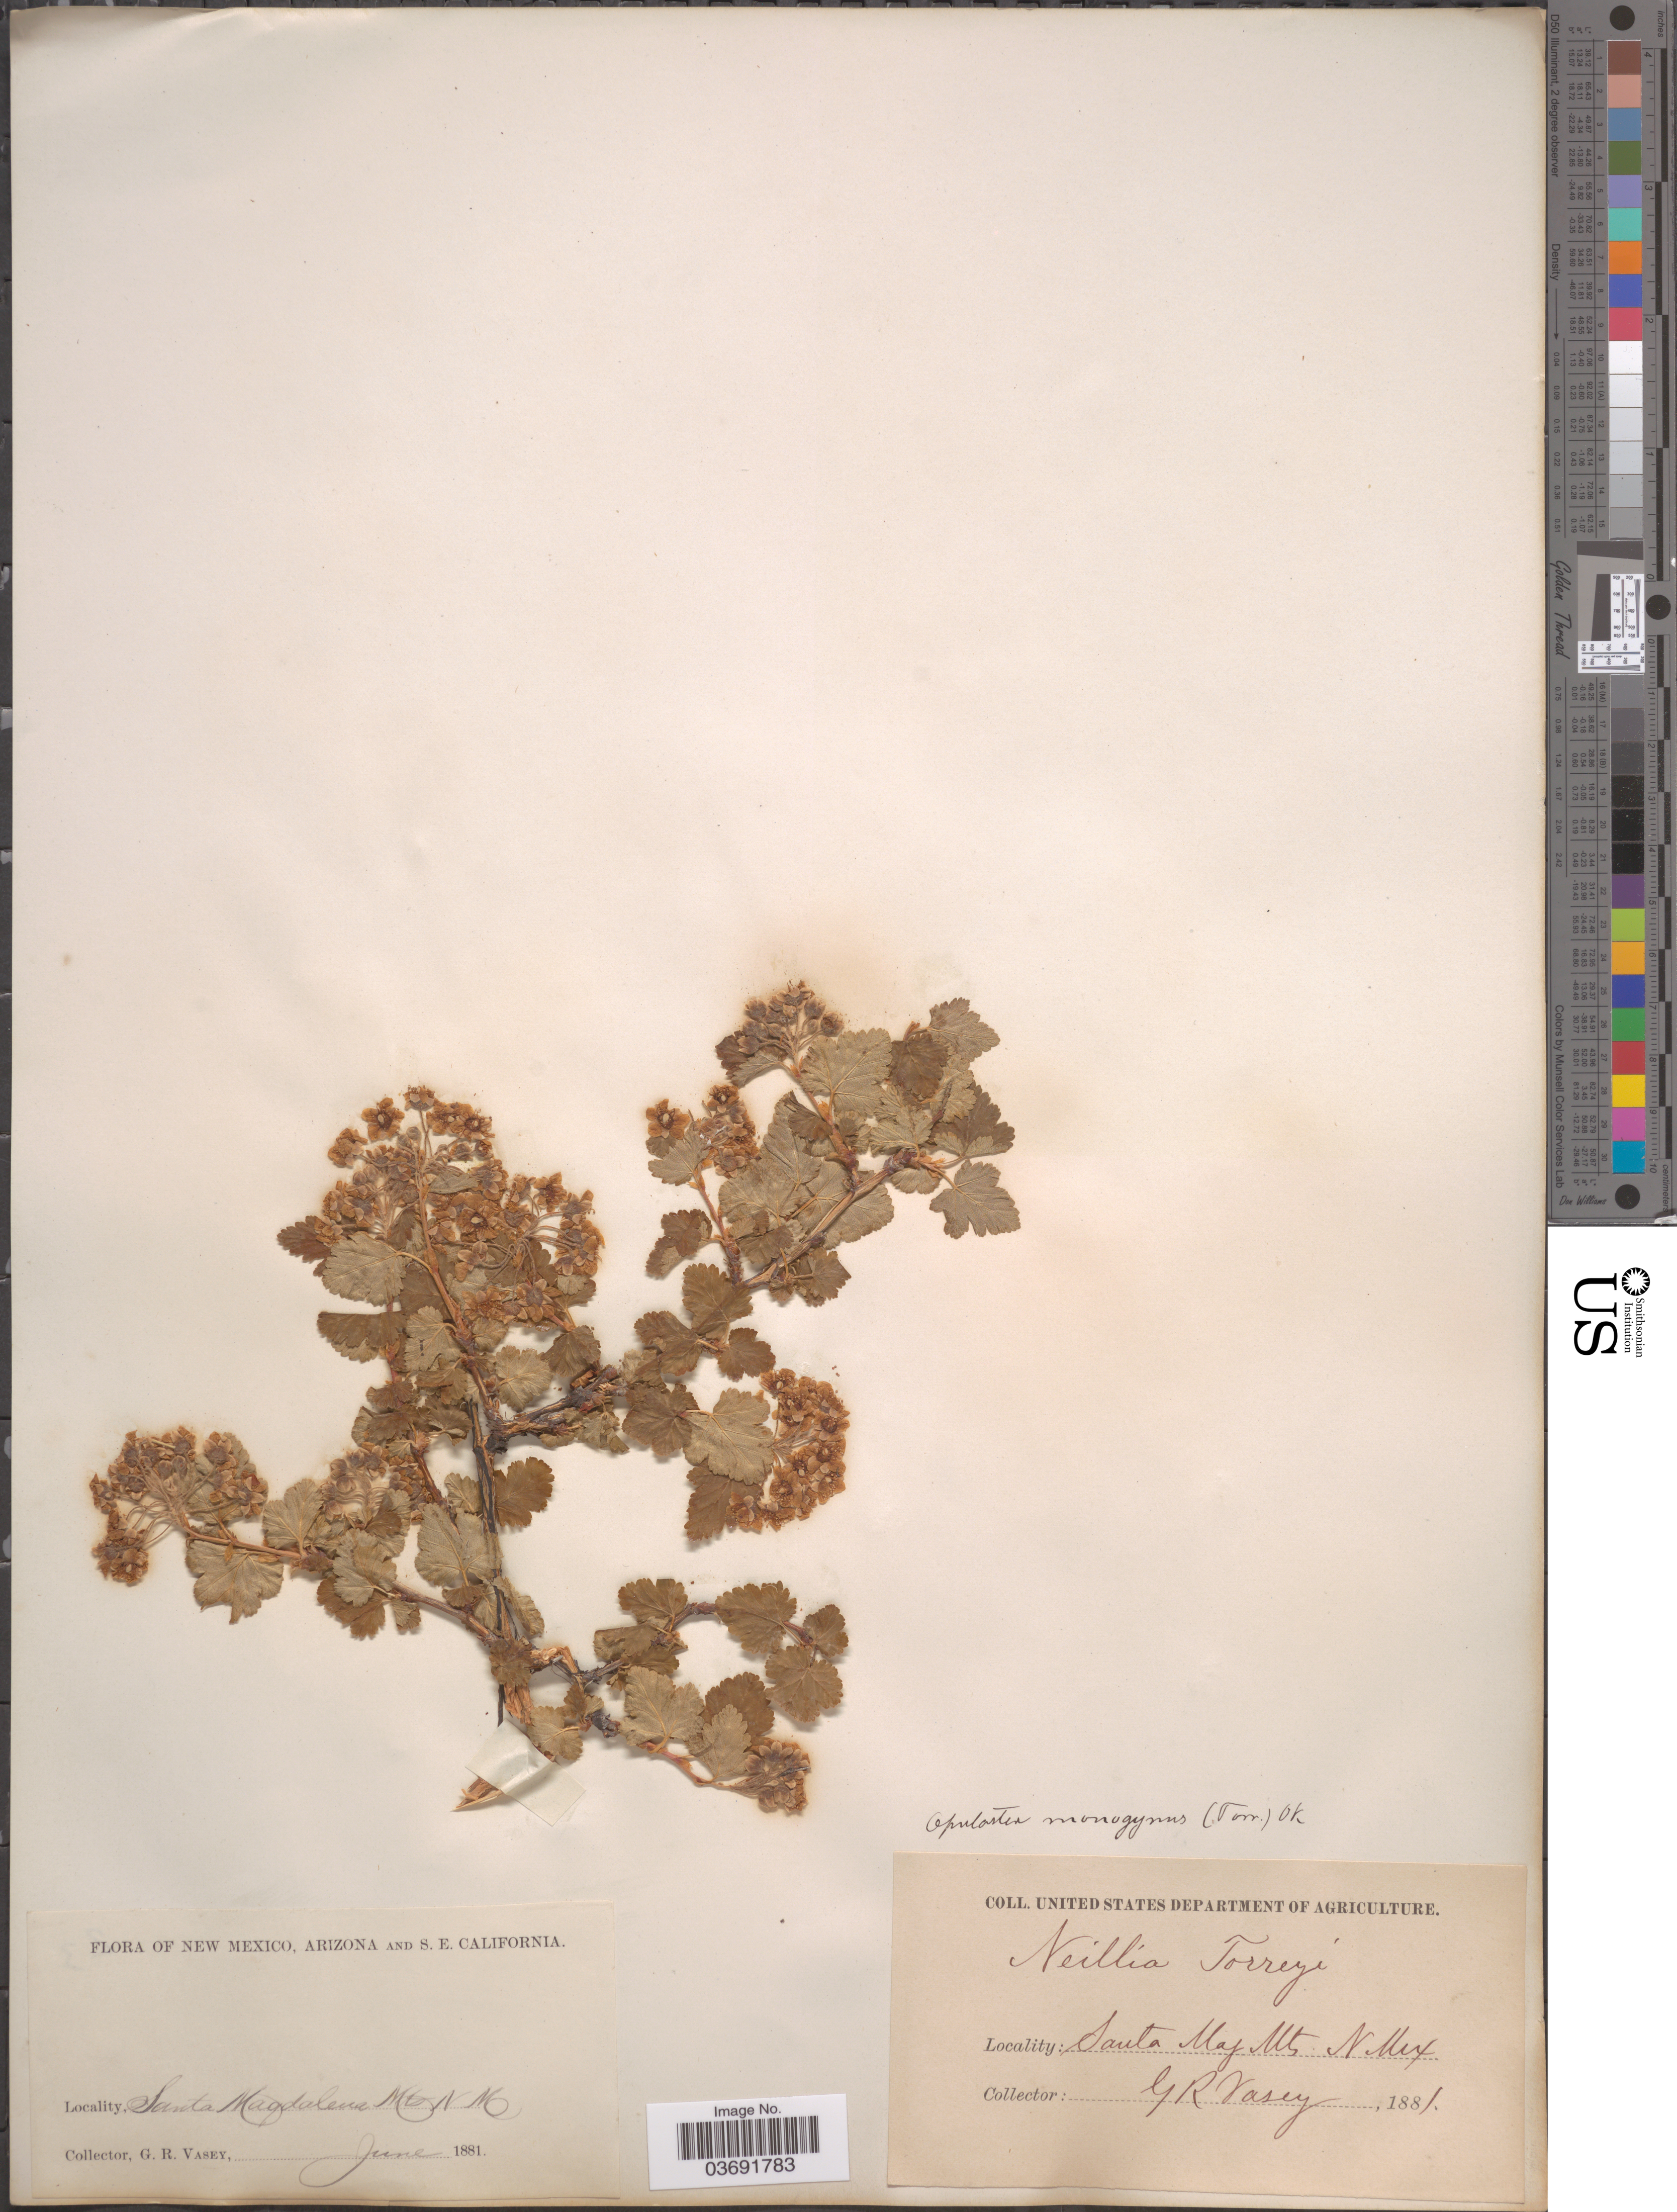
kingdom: Plantae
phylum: Tracheophyta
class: Magnoliopsida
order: Rosales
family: Rosaceae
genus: Physocarpus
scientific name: Physocarpus monogynus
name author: (Torr.) J.M. Coult.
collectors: G. R. Vasey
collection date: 1881-06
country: United States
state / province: New Mexico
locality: Santa Magdalena Mts.